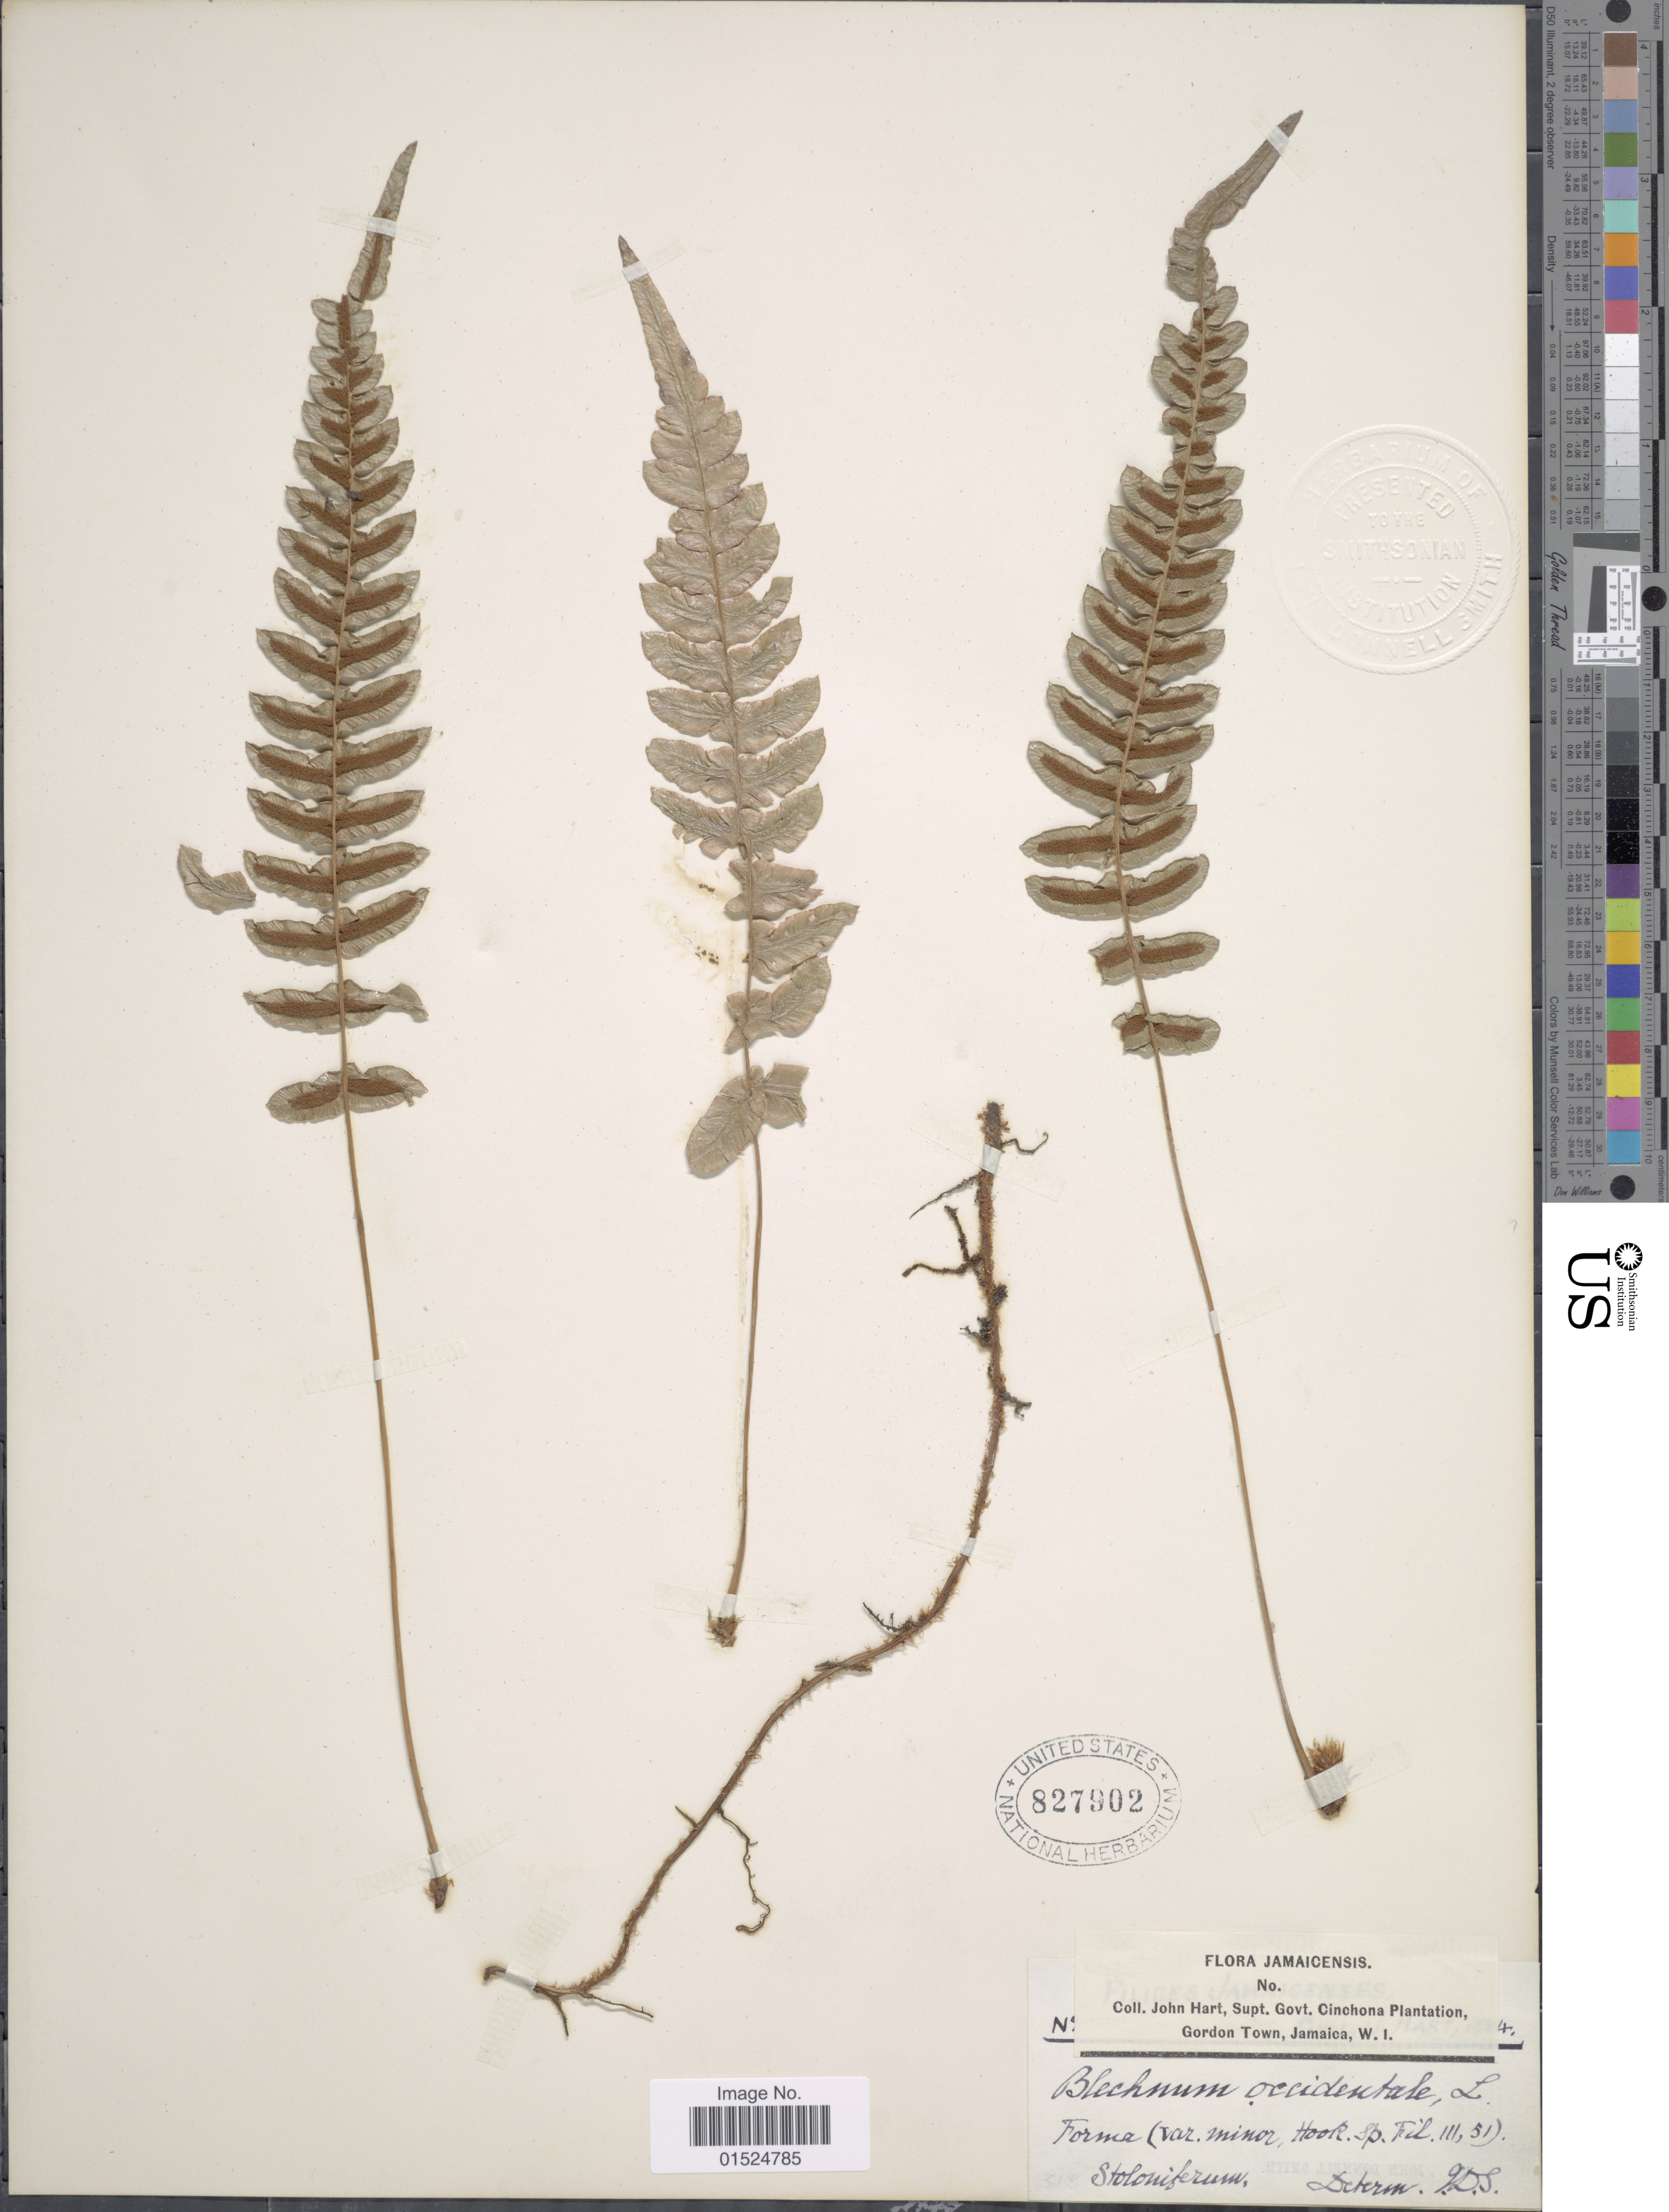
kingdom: Plantae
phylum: Tracheophyta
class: Polypodiopsida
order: Polypodiales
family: Blechnaceae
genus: Blechnum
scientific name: Blechnum glandulosum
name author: Link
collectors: J. H. Hart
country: Jamaica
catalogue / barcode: US 827902